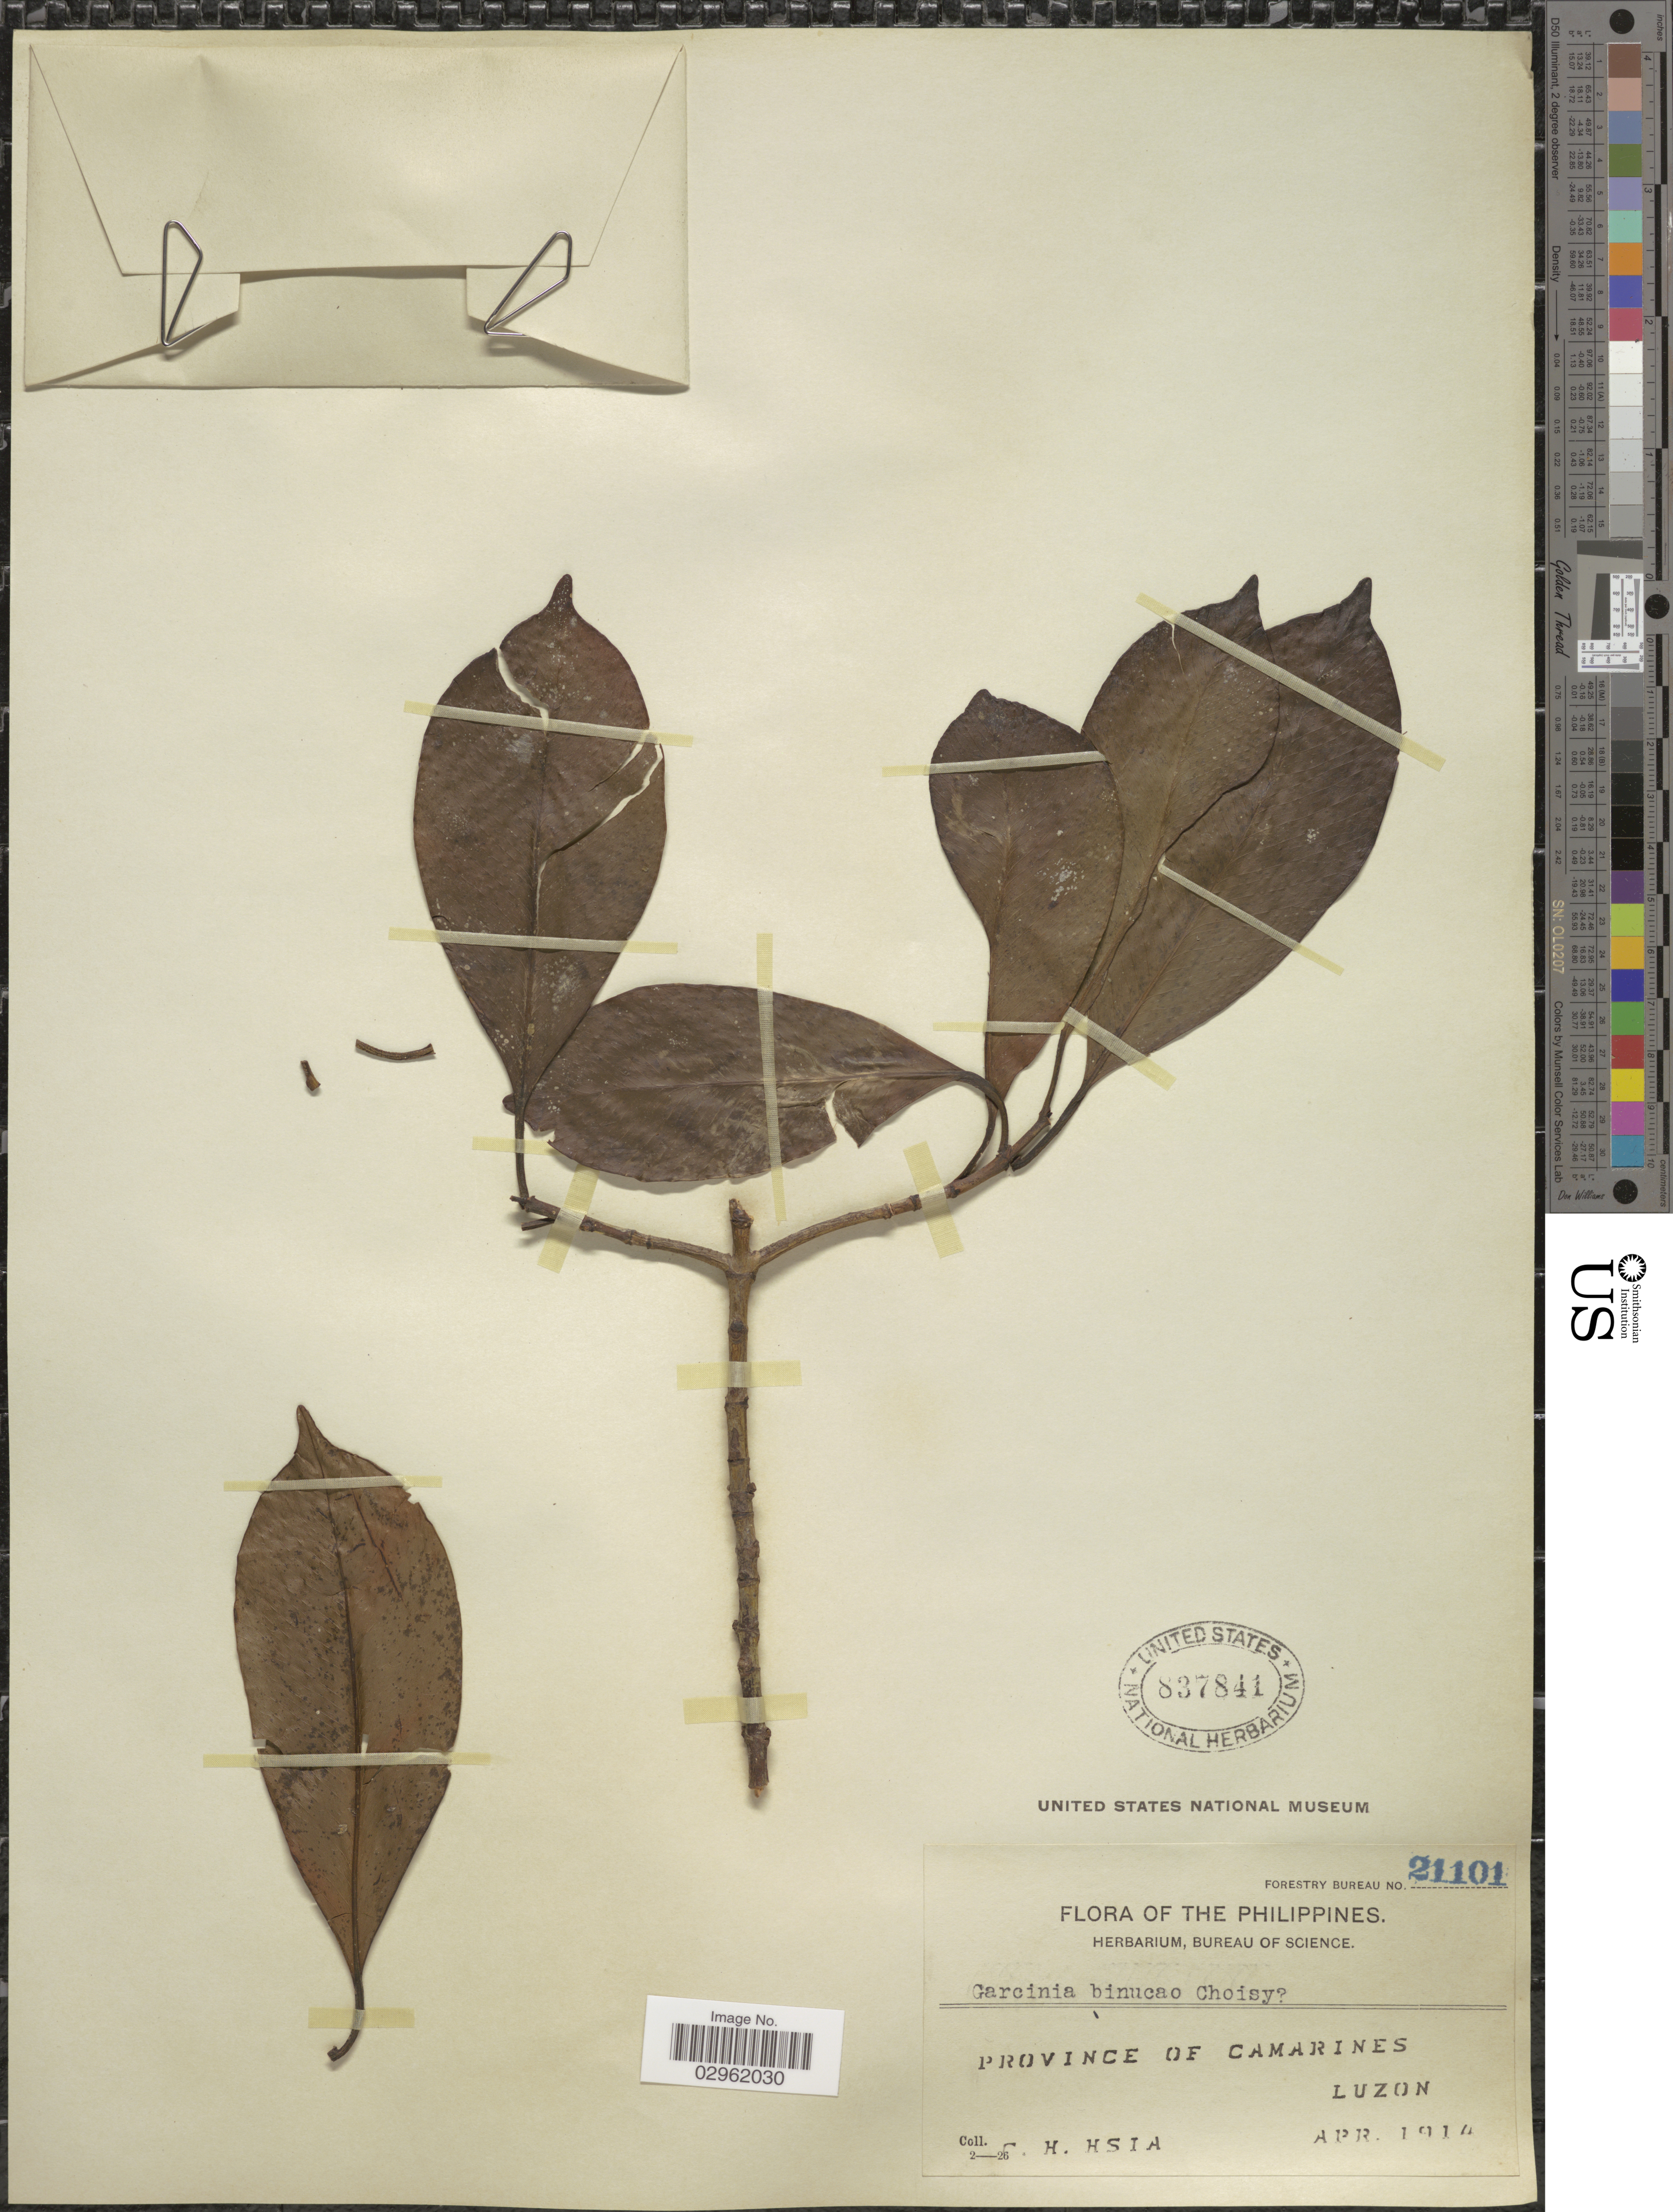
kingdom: Plantae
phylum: Tracheophyta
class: Magnoliopsida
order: Malpighiales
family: Clusiaceae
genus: Garcinia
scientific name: Garcinia binucao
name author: (Blanco) Choisy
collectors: C. Hsia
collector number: Forestry Bureau 21101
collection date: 1914-04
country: Philippines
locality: Province of Camarines. Luzon.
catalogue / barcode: US 837841